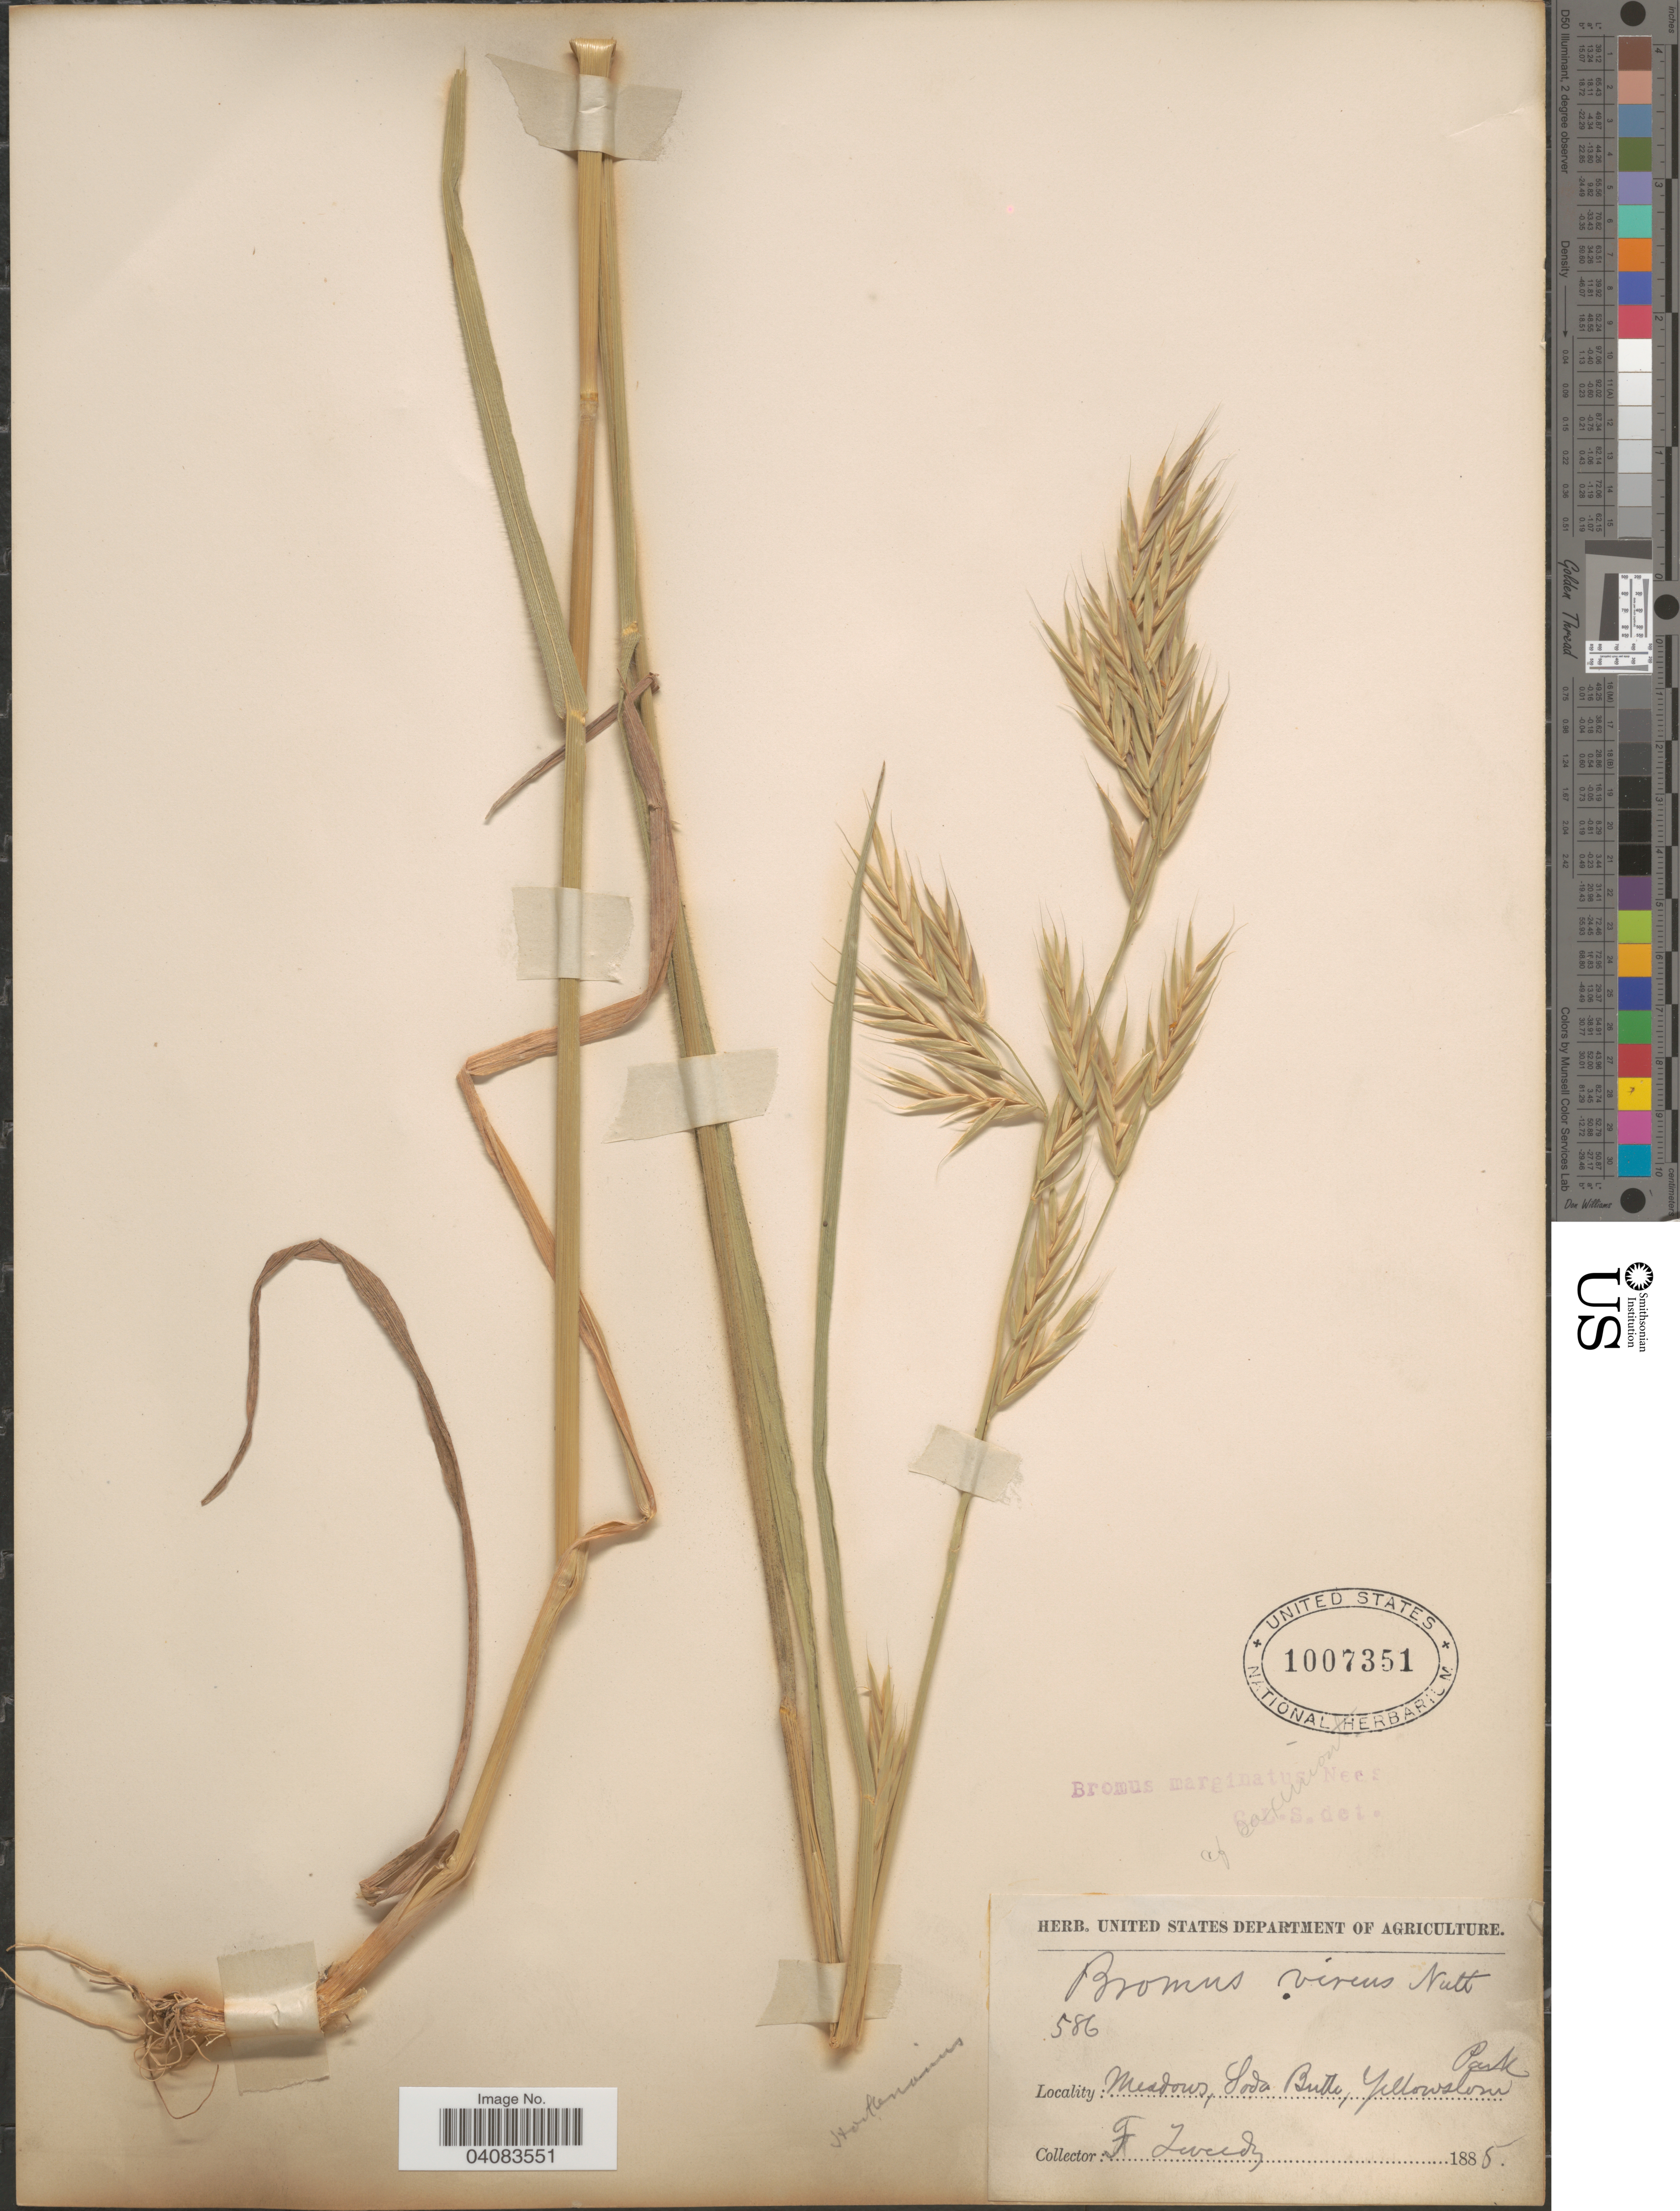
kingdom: Plantae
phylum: Tracheophyta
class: Liliopsida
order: Poales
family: Poaceae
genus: Bromus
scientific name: Bromus marginatus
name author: Nees ex Steud.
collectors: F. Tweedy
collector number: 586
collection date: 1885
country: United States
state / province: Wyoming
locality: Meadows, Soda Butte, Yellowstone Park.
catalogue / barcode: US 1007351